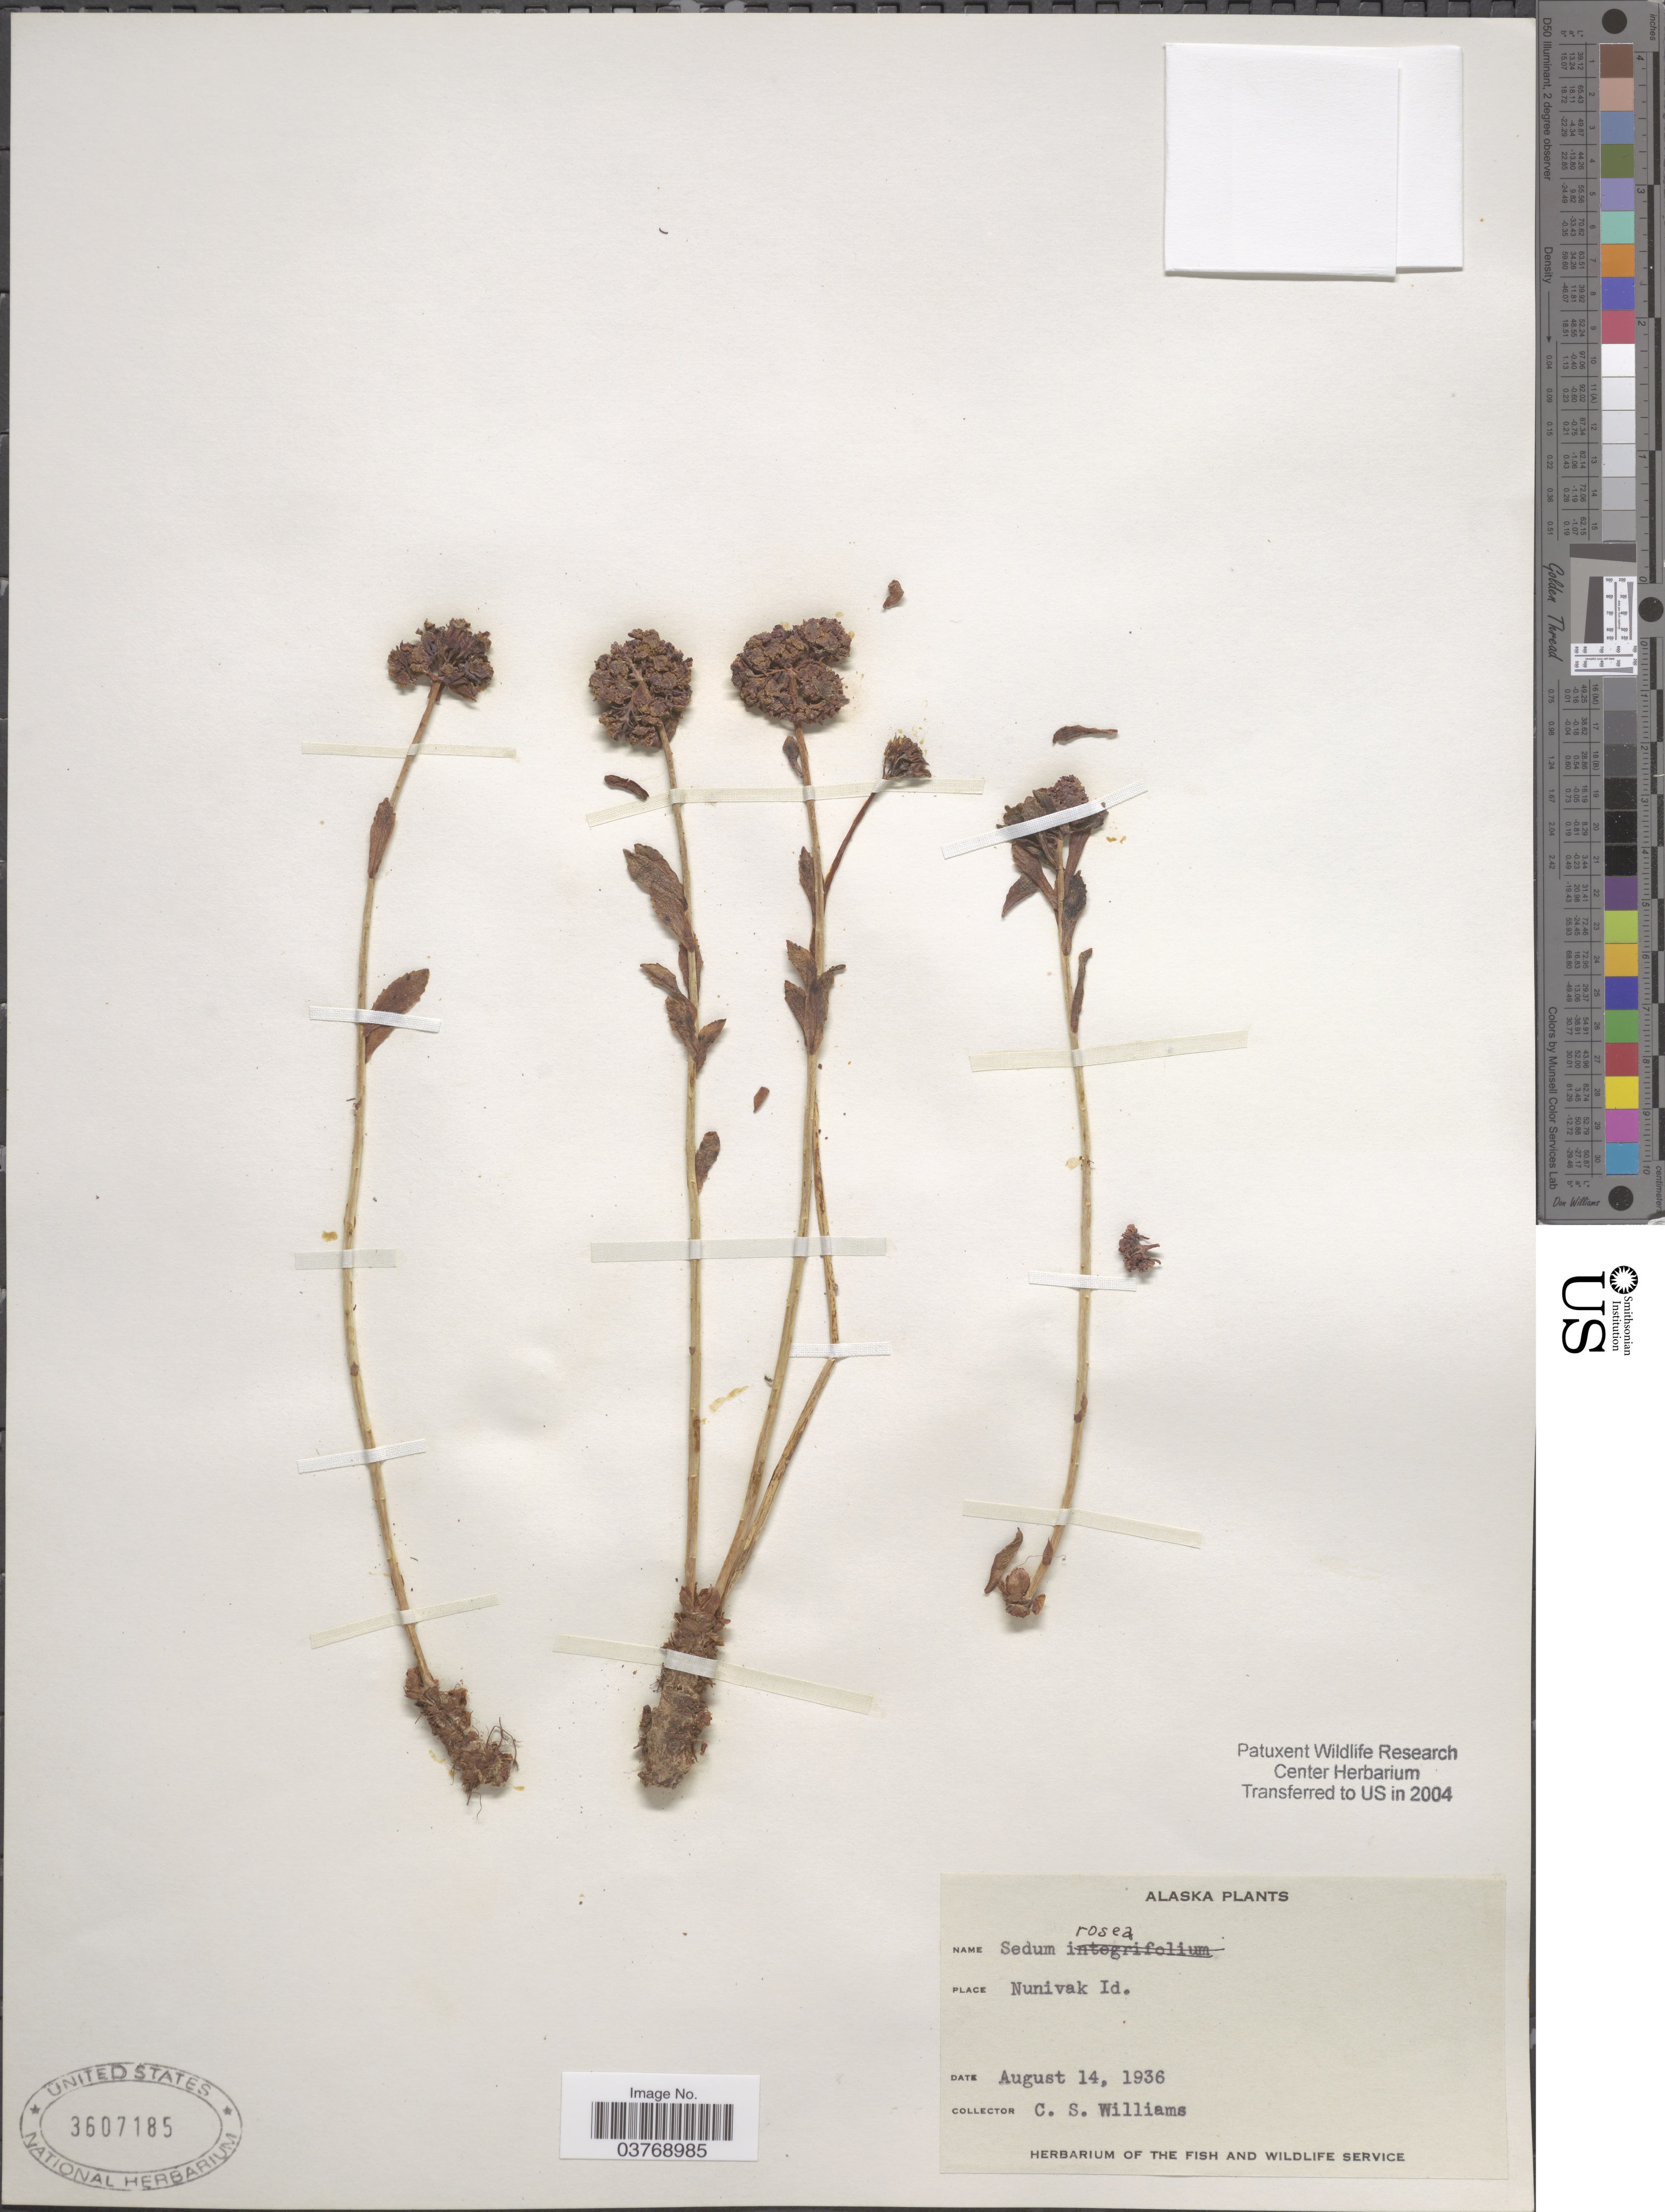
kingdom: Plantae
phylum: Tracheophyta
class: Magnoliopsida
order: Saxifragales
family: Crassulaceae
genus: Rhodiola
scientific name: Rhodiola rosea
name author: L.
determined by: Strong, Mark T., (BOT), Smithsonian Institution - National Museum of Natural History (UNITED STATES)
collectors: C. Williams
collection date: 1936-08-14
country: United States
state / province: Alaska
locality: Nunivak Id.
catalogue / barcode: US 3607185